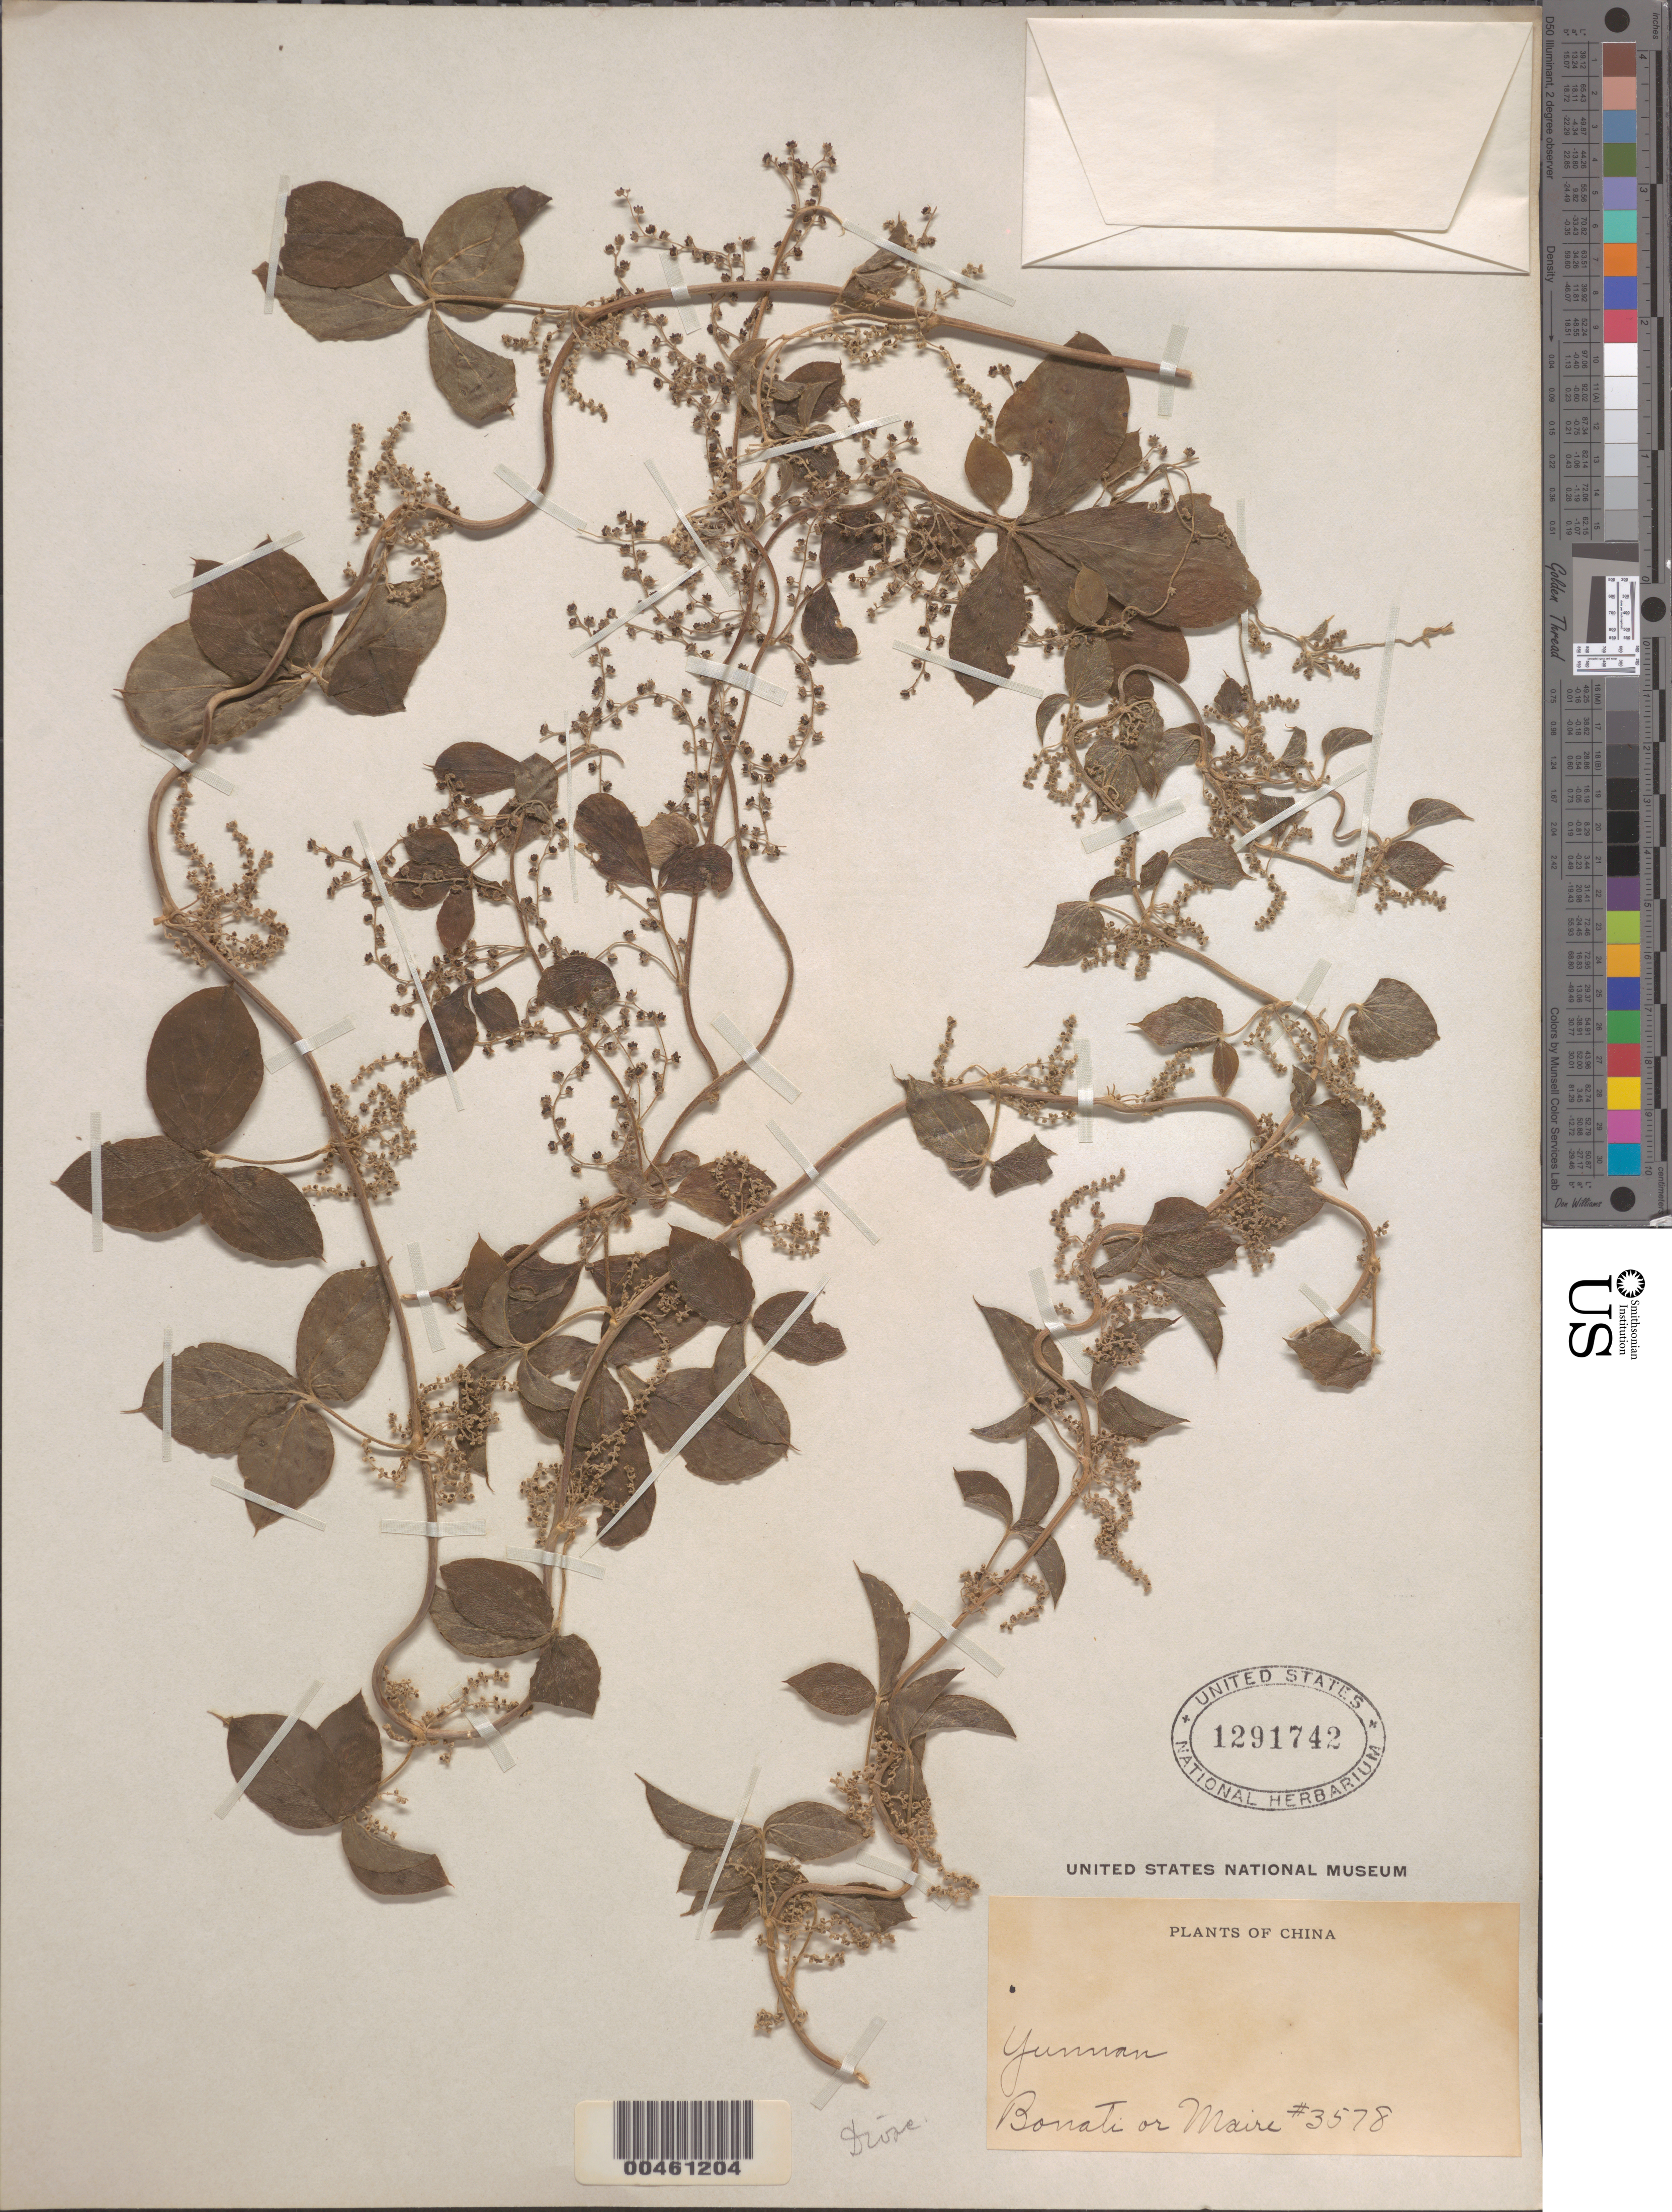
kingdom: Plantae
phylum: Tracheophyta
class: Liliopsida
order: Dioscoreales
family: Dioscoreaceae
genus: Dioscorea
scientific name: Dioscorea sp.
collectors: -. Bonati & -. Maise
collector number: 3578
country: China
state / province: Yunnan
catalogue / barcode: US 1291742